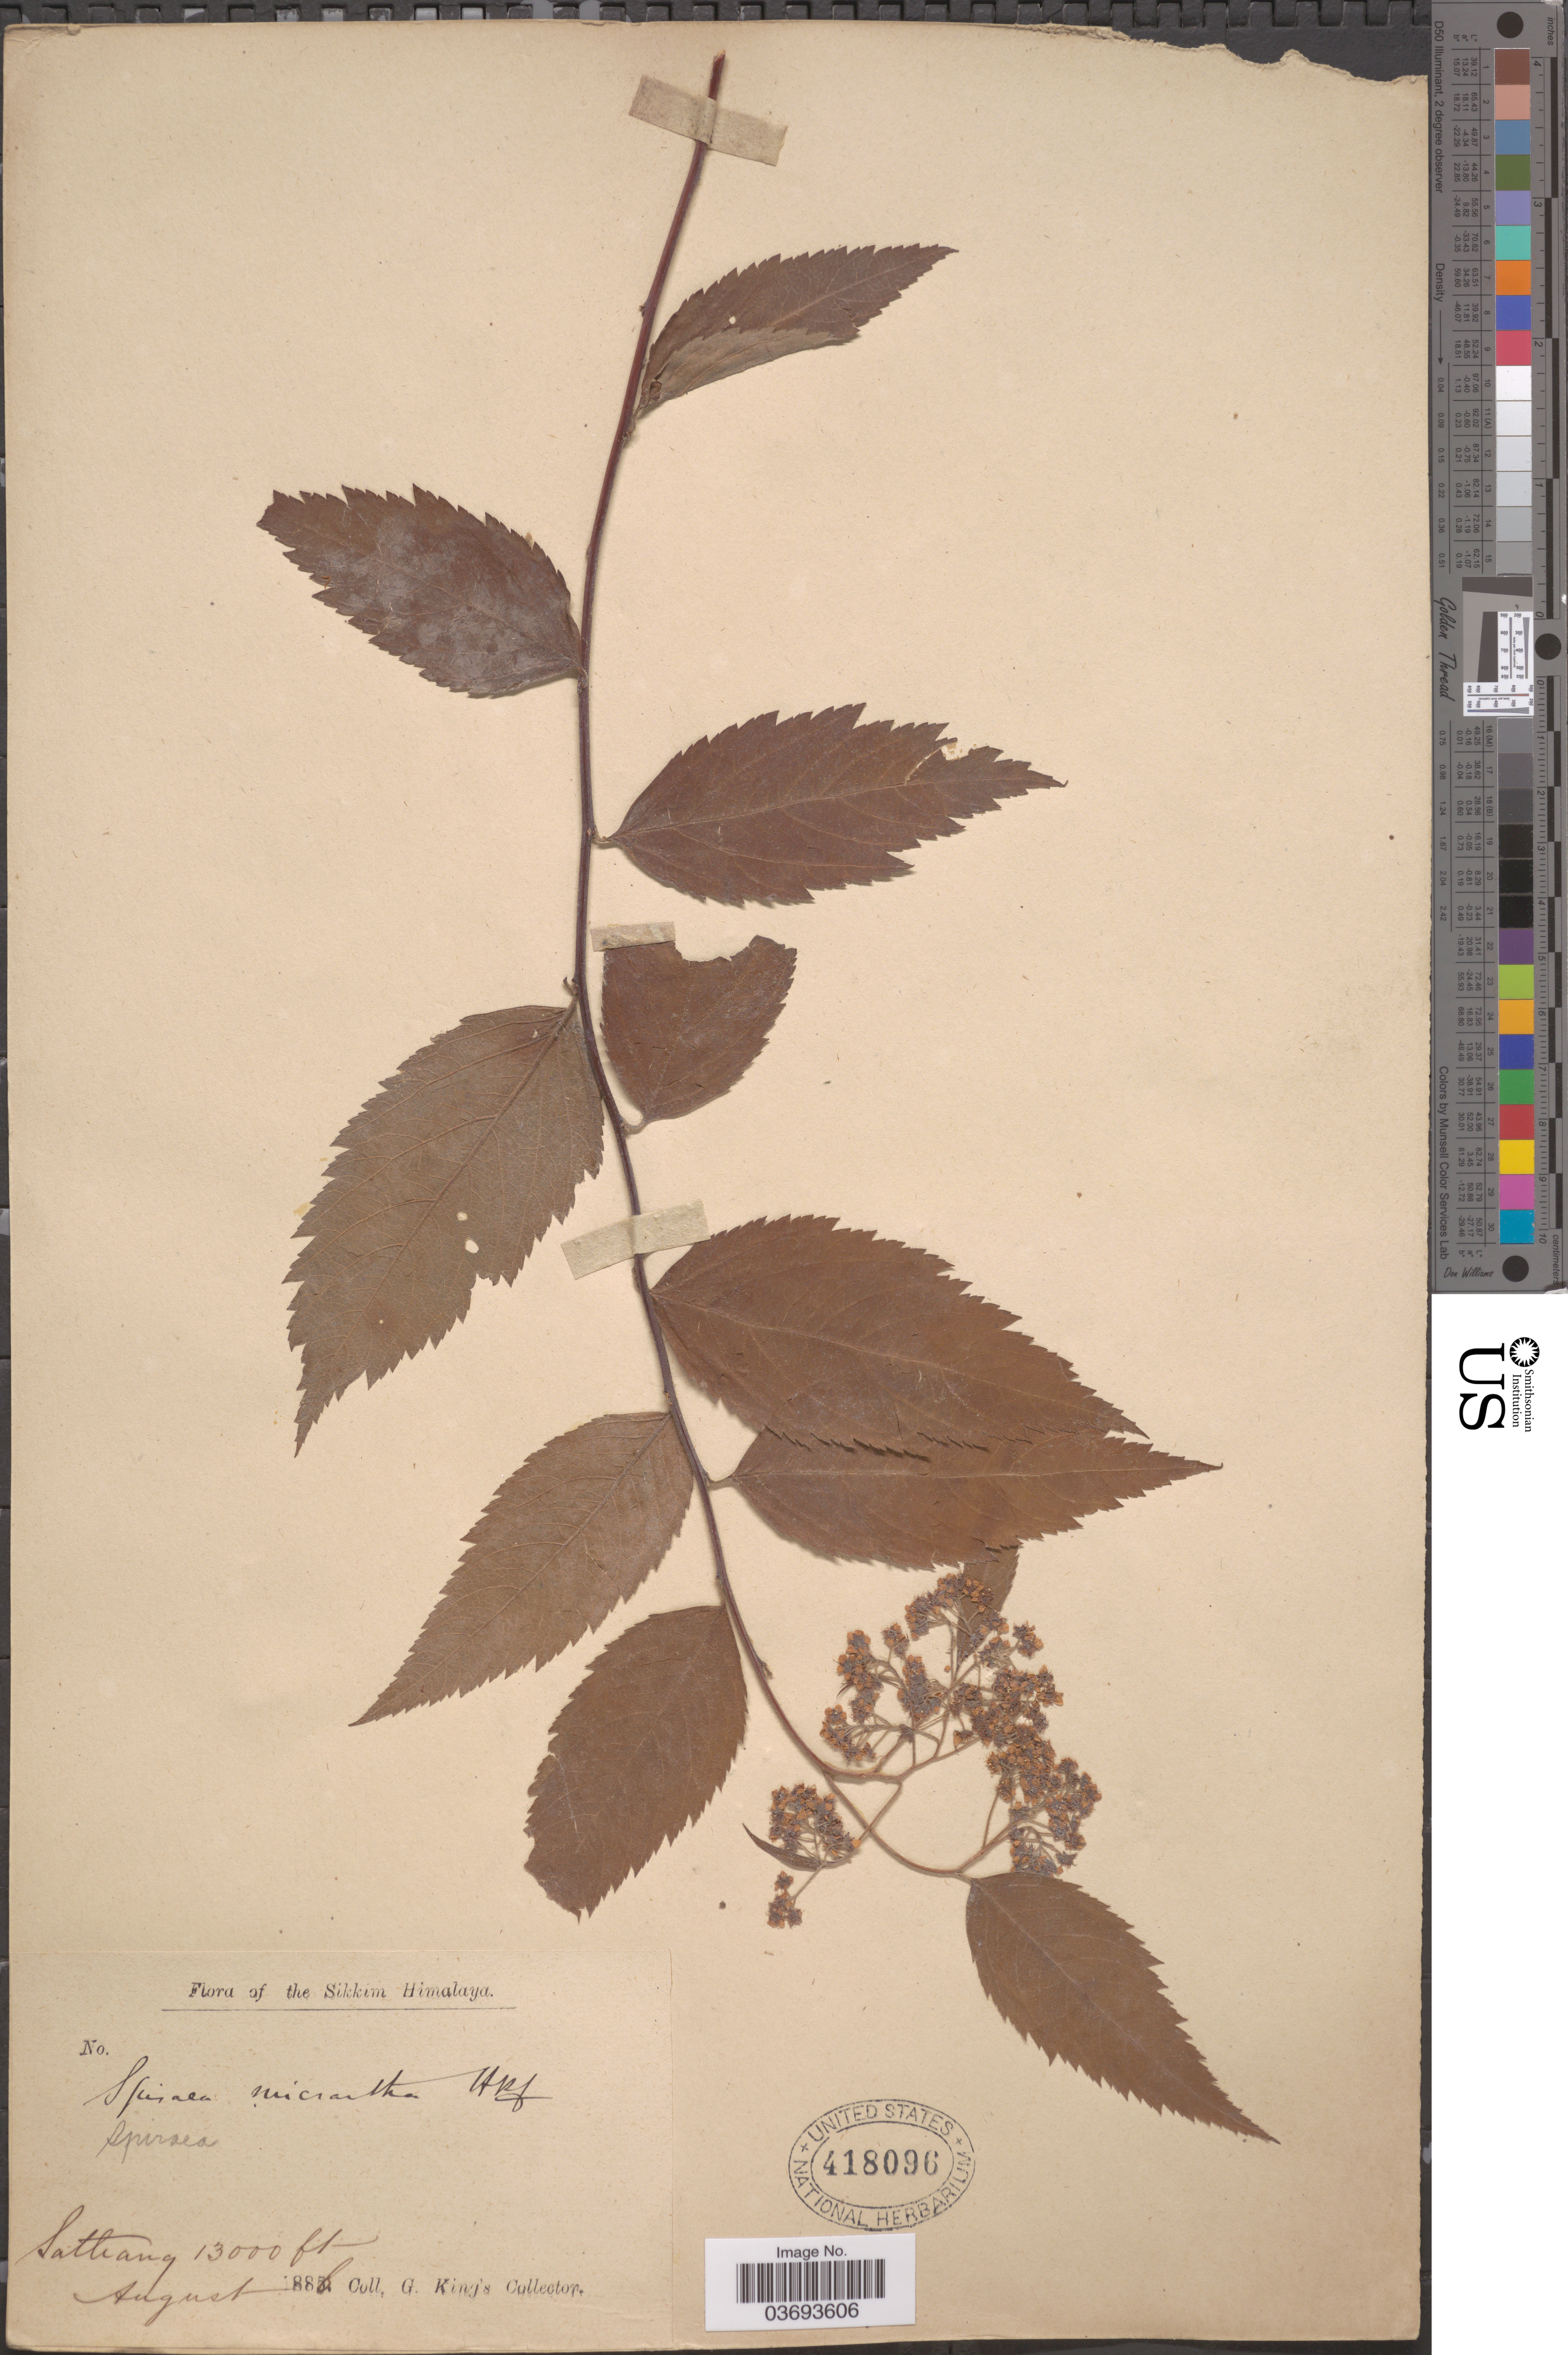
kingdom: Plantae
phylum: Tracheophyta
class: Magnoliopsida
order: Rosales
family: Rosaceae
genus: Spiraea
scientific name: Spiraea micrantha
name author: Hook. f.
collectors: Dr. King's collector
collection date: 1886-08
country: India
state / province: Sikkim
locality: The Sikkim Himalaya. Sathang.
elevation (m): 3962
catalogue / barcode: US 418096